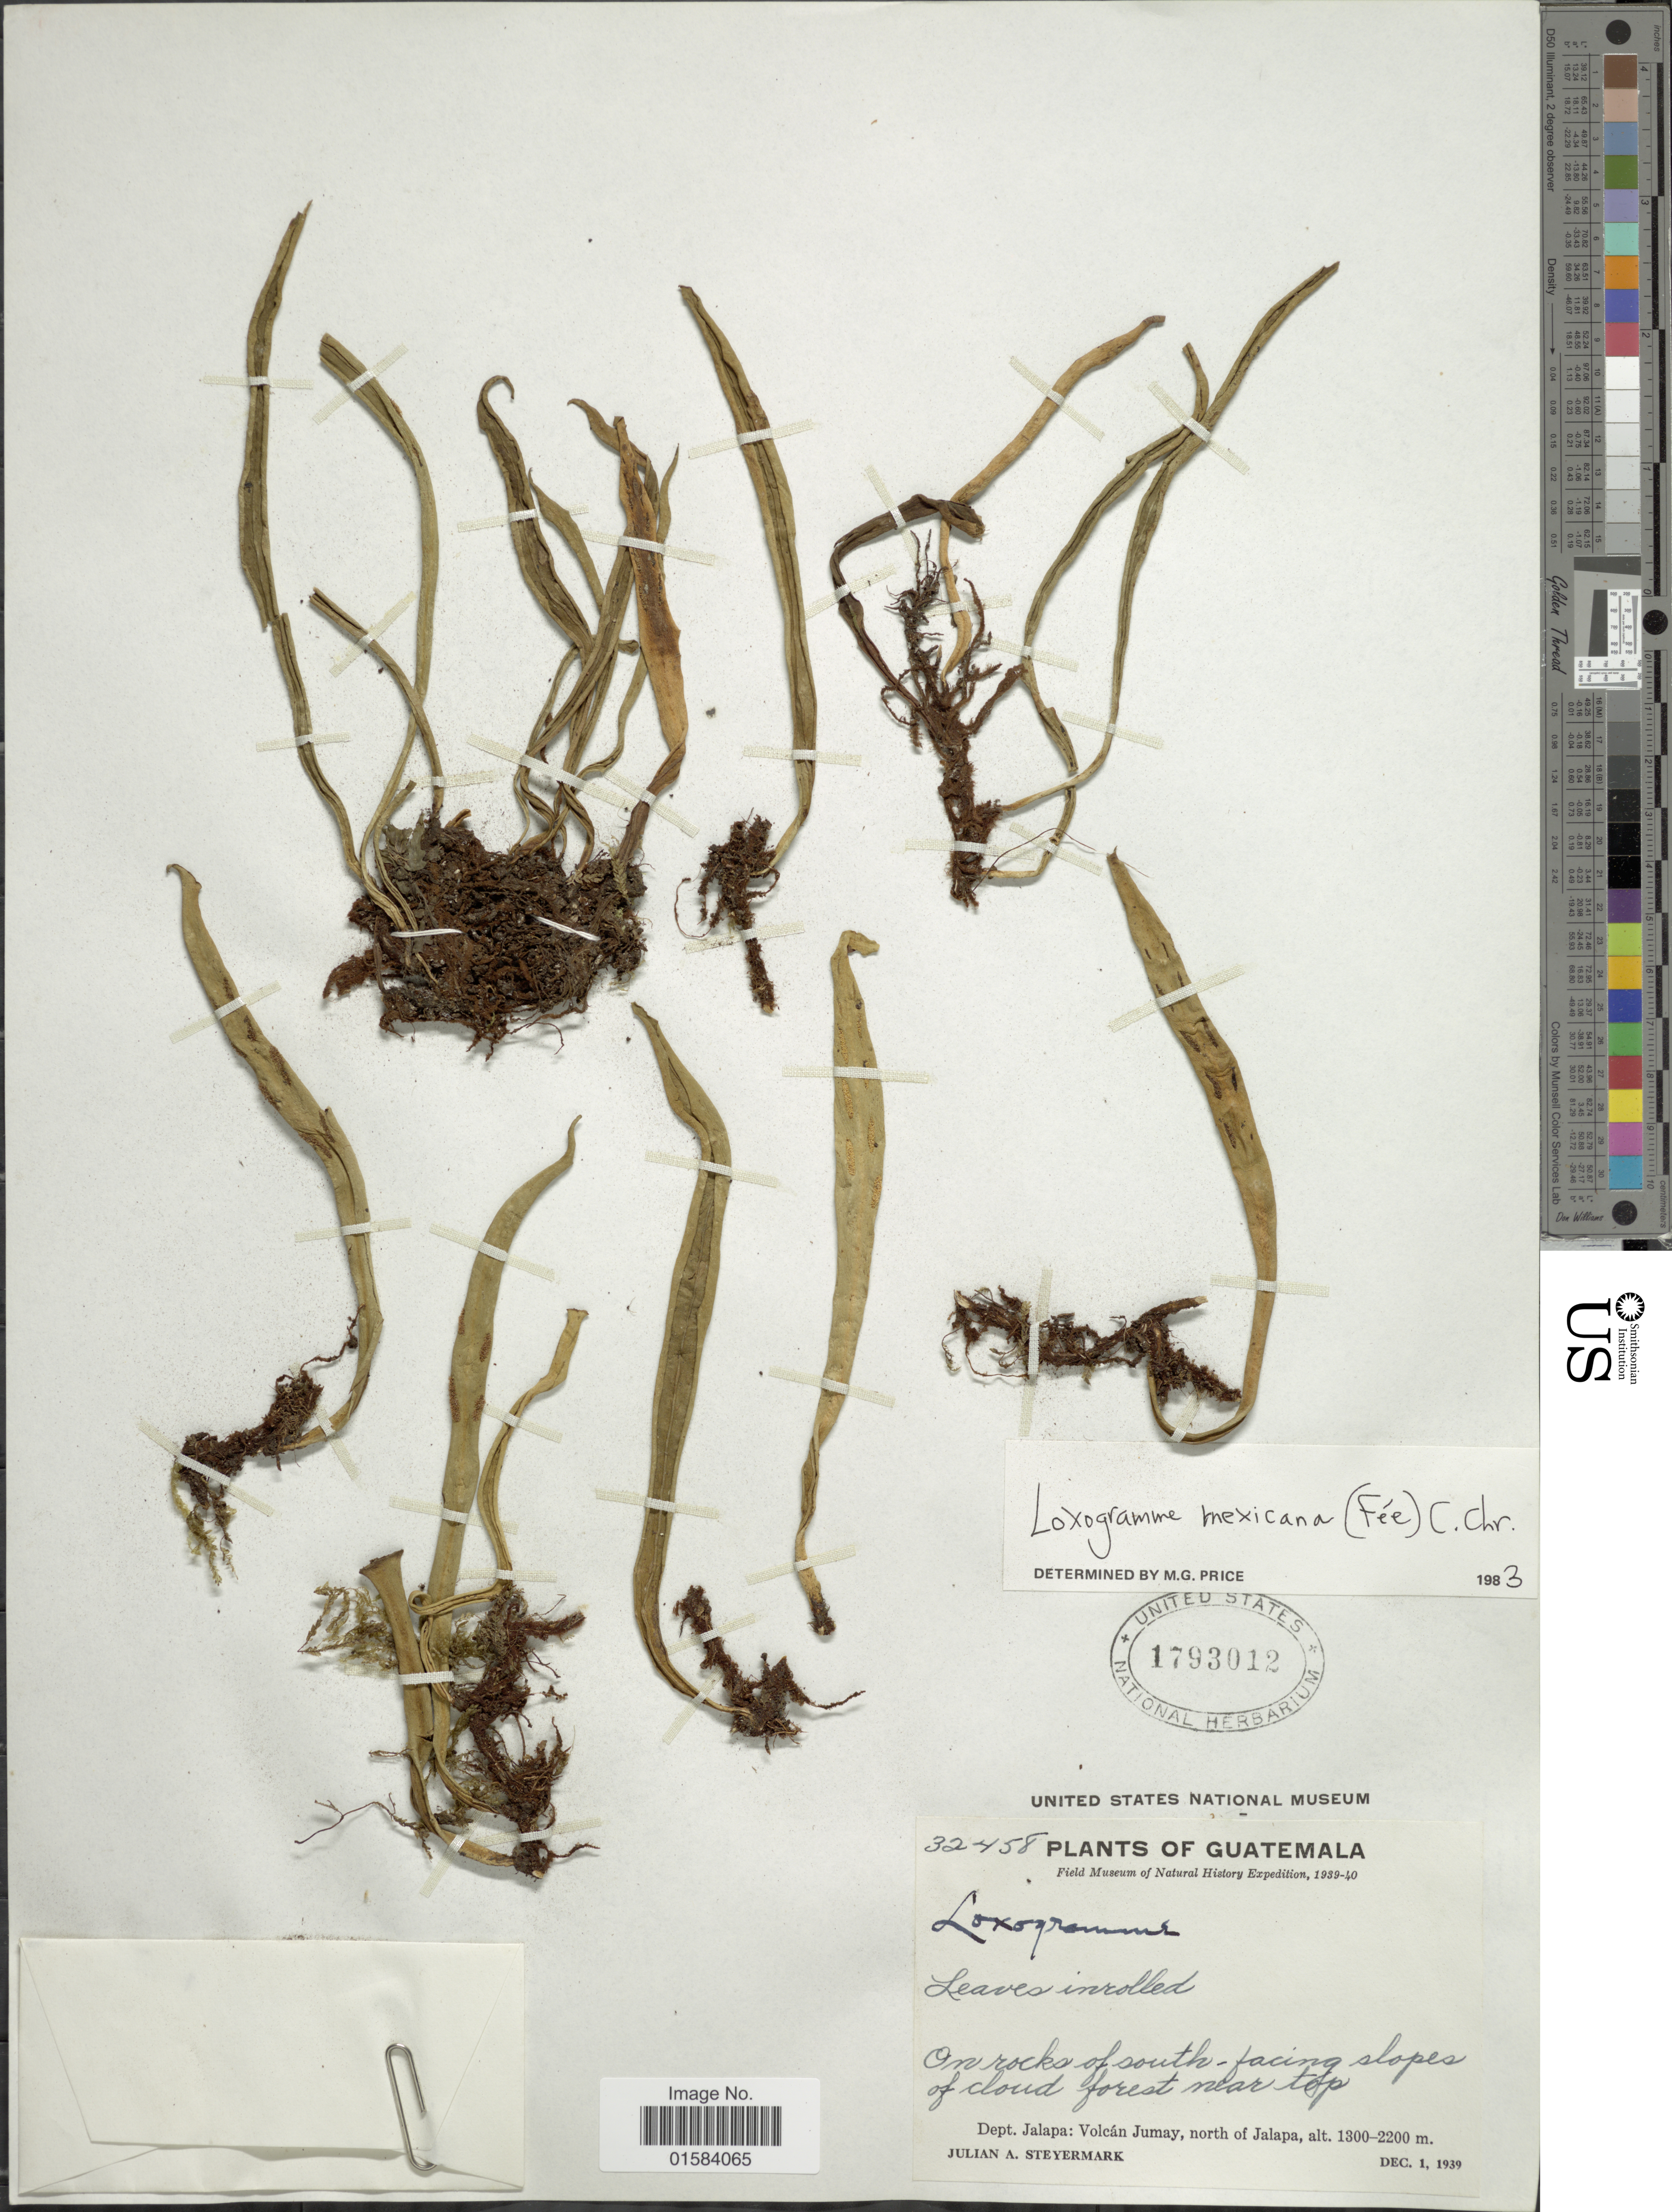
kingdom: Plantae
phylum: Tracheophyta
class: Polypodiopsida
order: Polypodiales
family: Polypodiaceae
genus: Loxogramme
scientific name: Loxogramme mexicana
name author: (Fée) C. Chr.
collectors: J. Steyermark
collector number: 32458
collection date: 1939-12-01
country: Guatemala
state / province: Jalapa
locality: On rocks of south-facing slopes of cloud forest near top. Dept. Jalapa: Volcán Jumay, north of Jalapa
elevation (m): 1300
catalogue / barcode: US 1793012